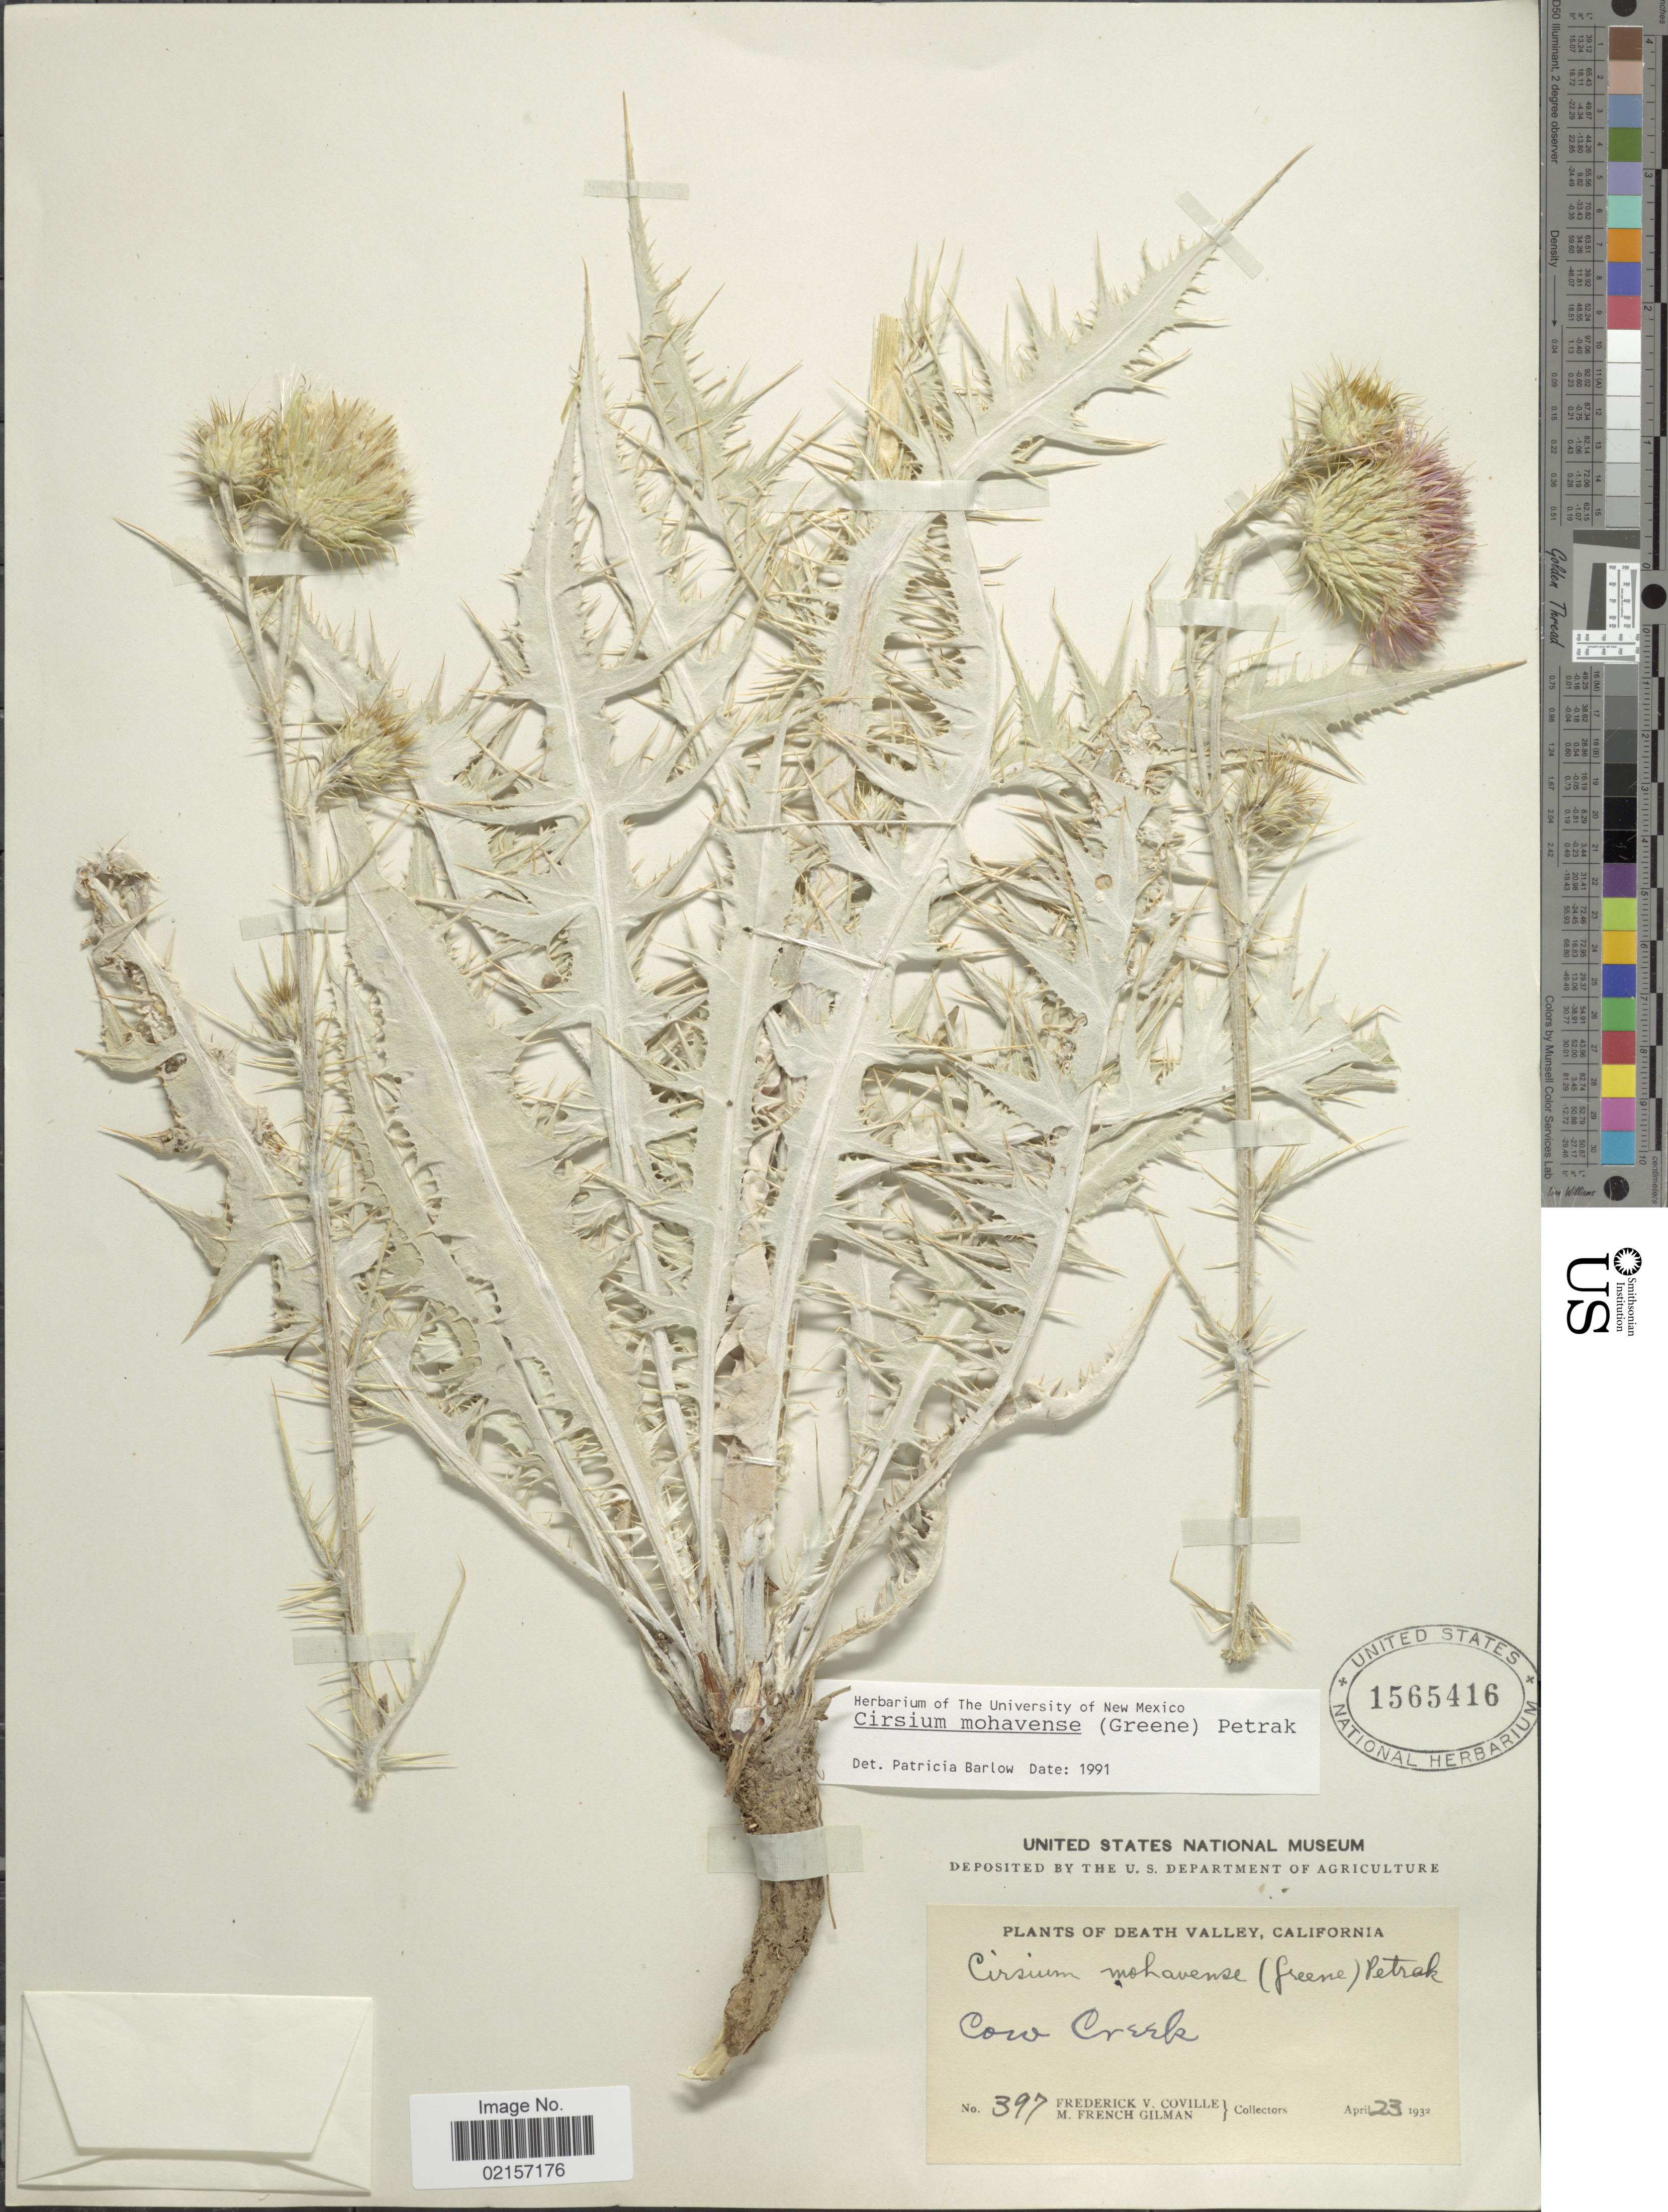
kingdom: Plantae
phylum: Tracheophyta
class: Magnoliopsida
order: Asterales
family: Asteraceae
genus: Cirsium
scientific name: Cirsium mohavense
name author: (Greene) Petr.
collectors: F. V. Coville & M. F. Gilman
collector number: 397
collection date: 1932-04-23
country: United States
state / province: California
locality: Death Valley, Cow Creek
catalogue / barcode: US 1565416